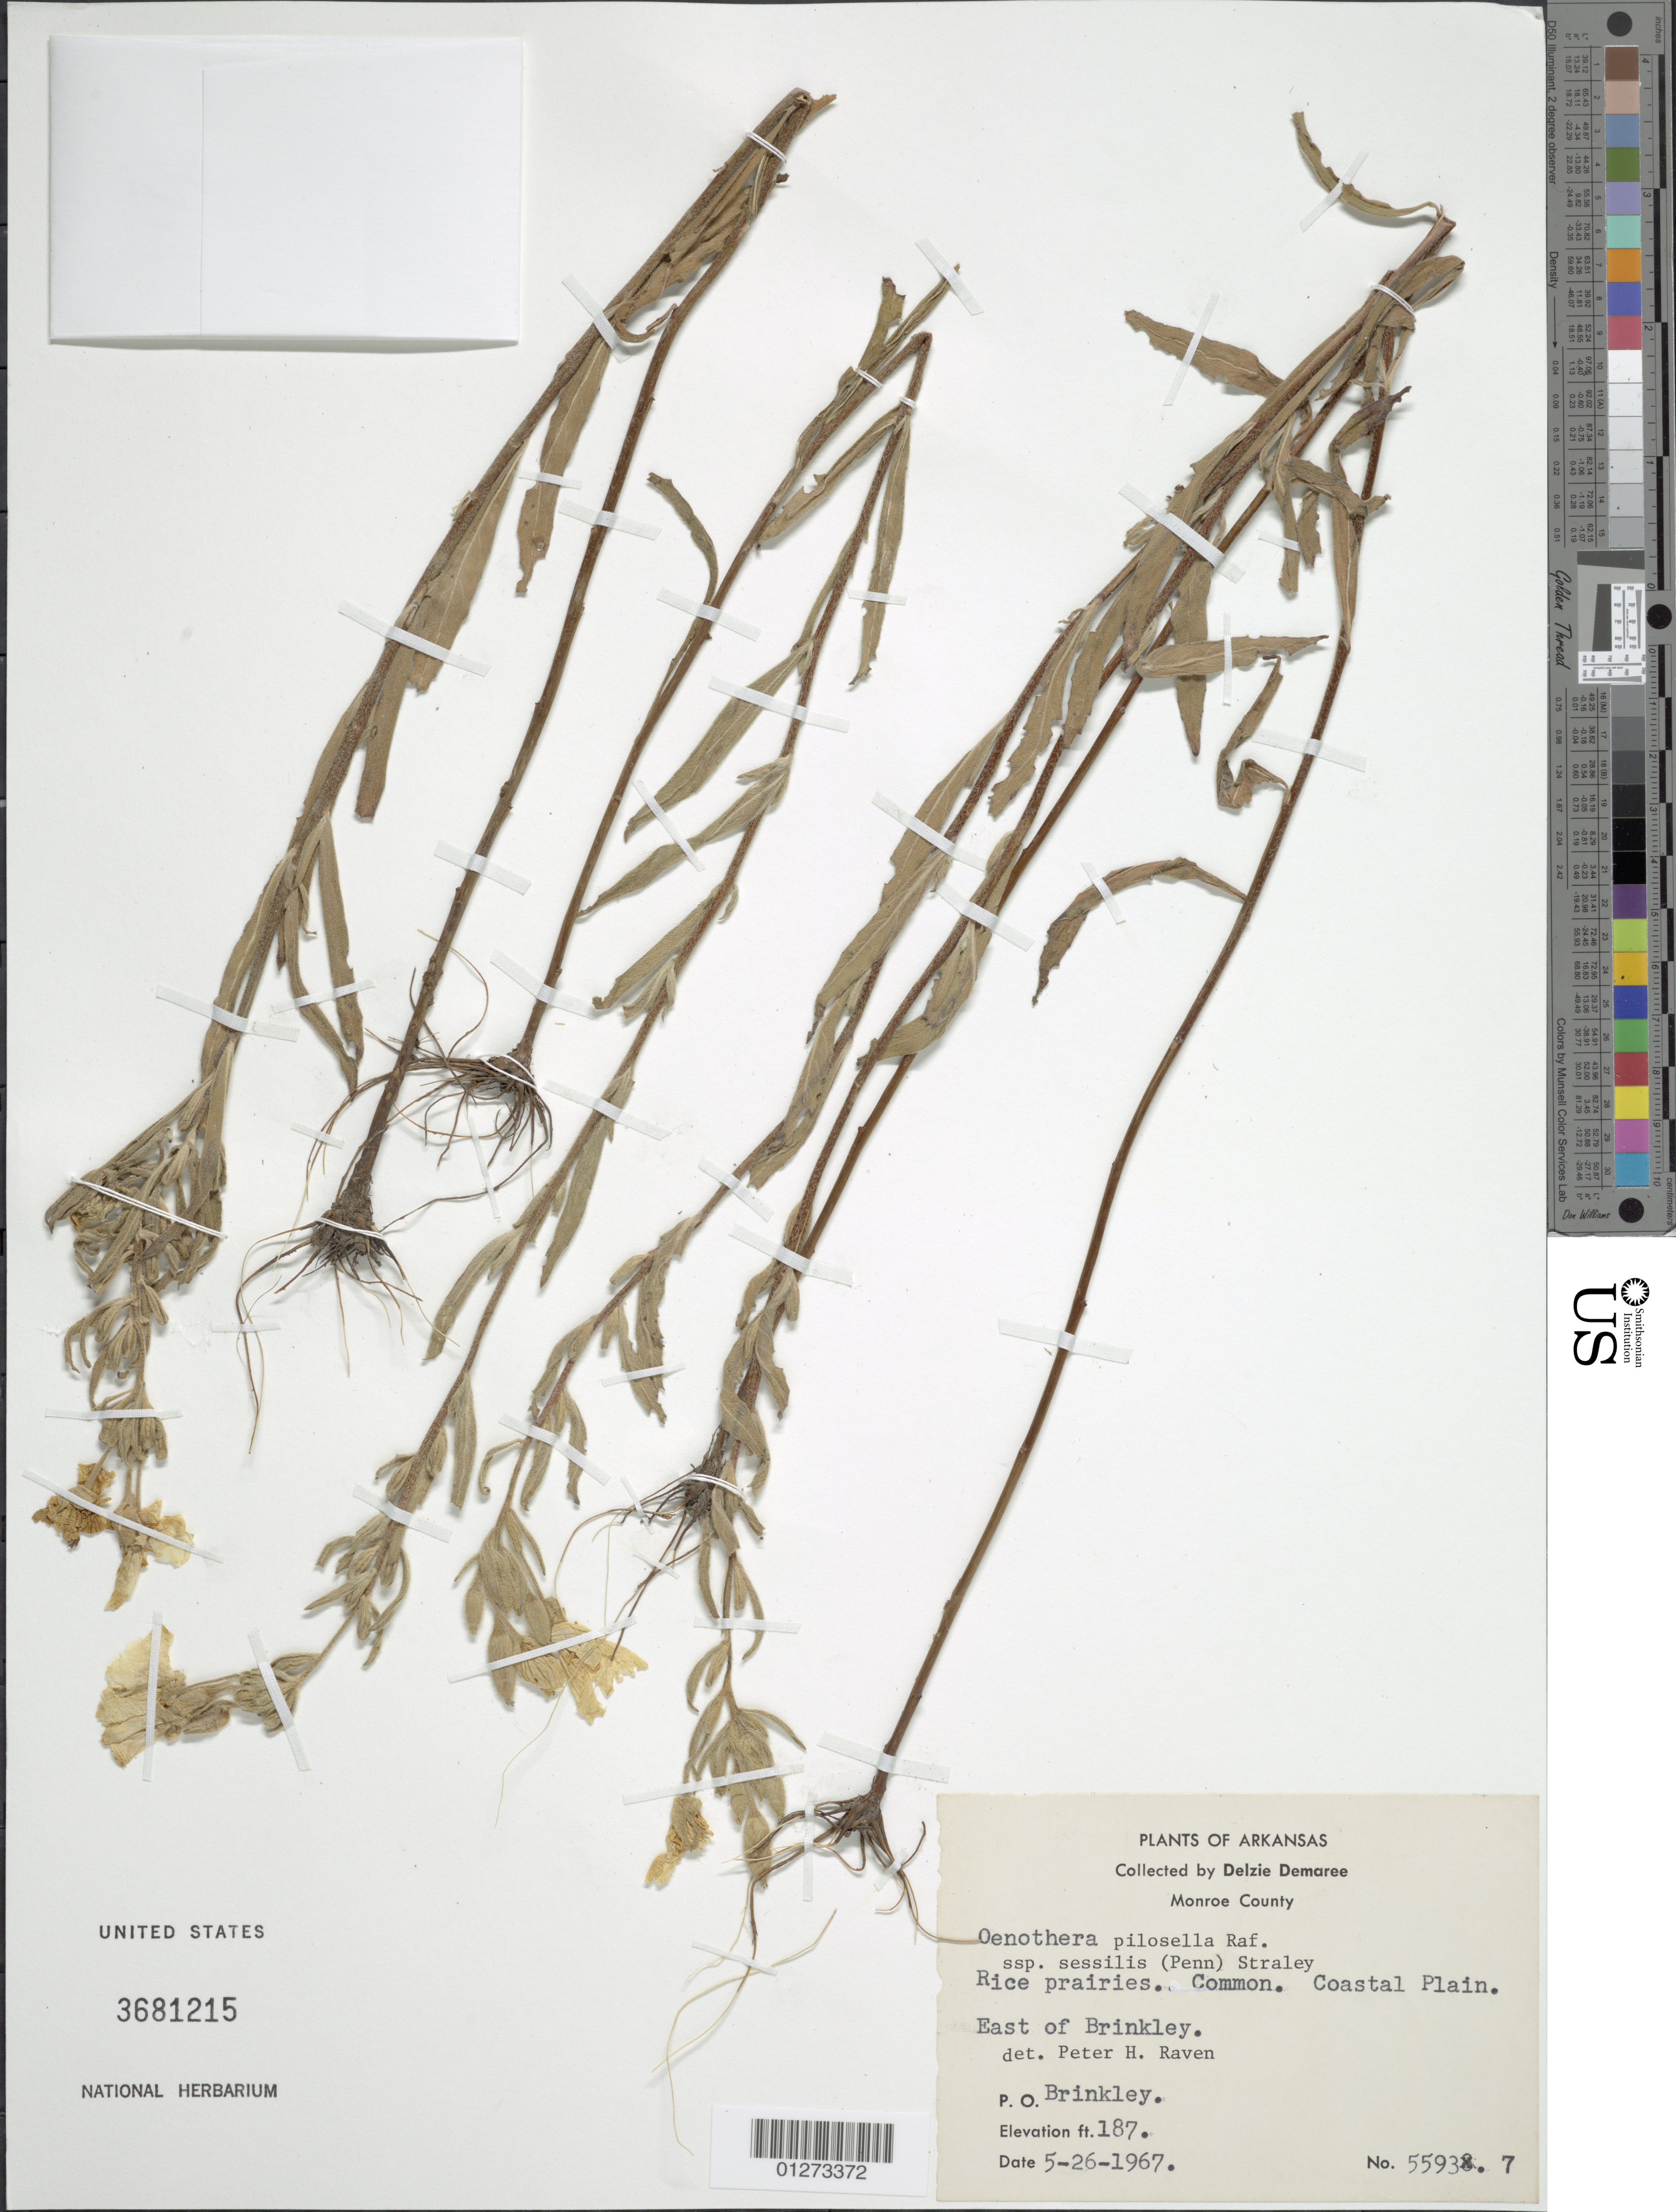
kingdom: Plantae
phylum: Tracheophyta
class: Magnoliopsida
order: Myrtales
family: Onagraceae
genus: Oenothera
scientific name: Oenothera sessilis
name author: (Pennell) Munz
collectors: D. Demaree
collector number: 55937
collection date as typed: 5-26-1967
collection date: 1967-05-26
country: United States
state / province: Arkansas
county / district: Monroe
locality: East of Brinkley, rice prairies on coastal plain.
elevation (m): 57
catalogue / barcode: US 3681215